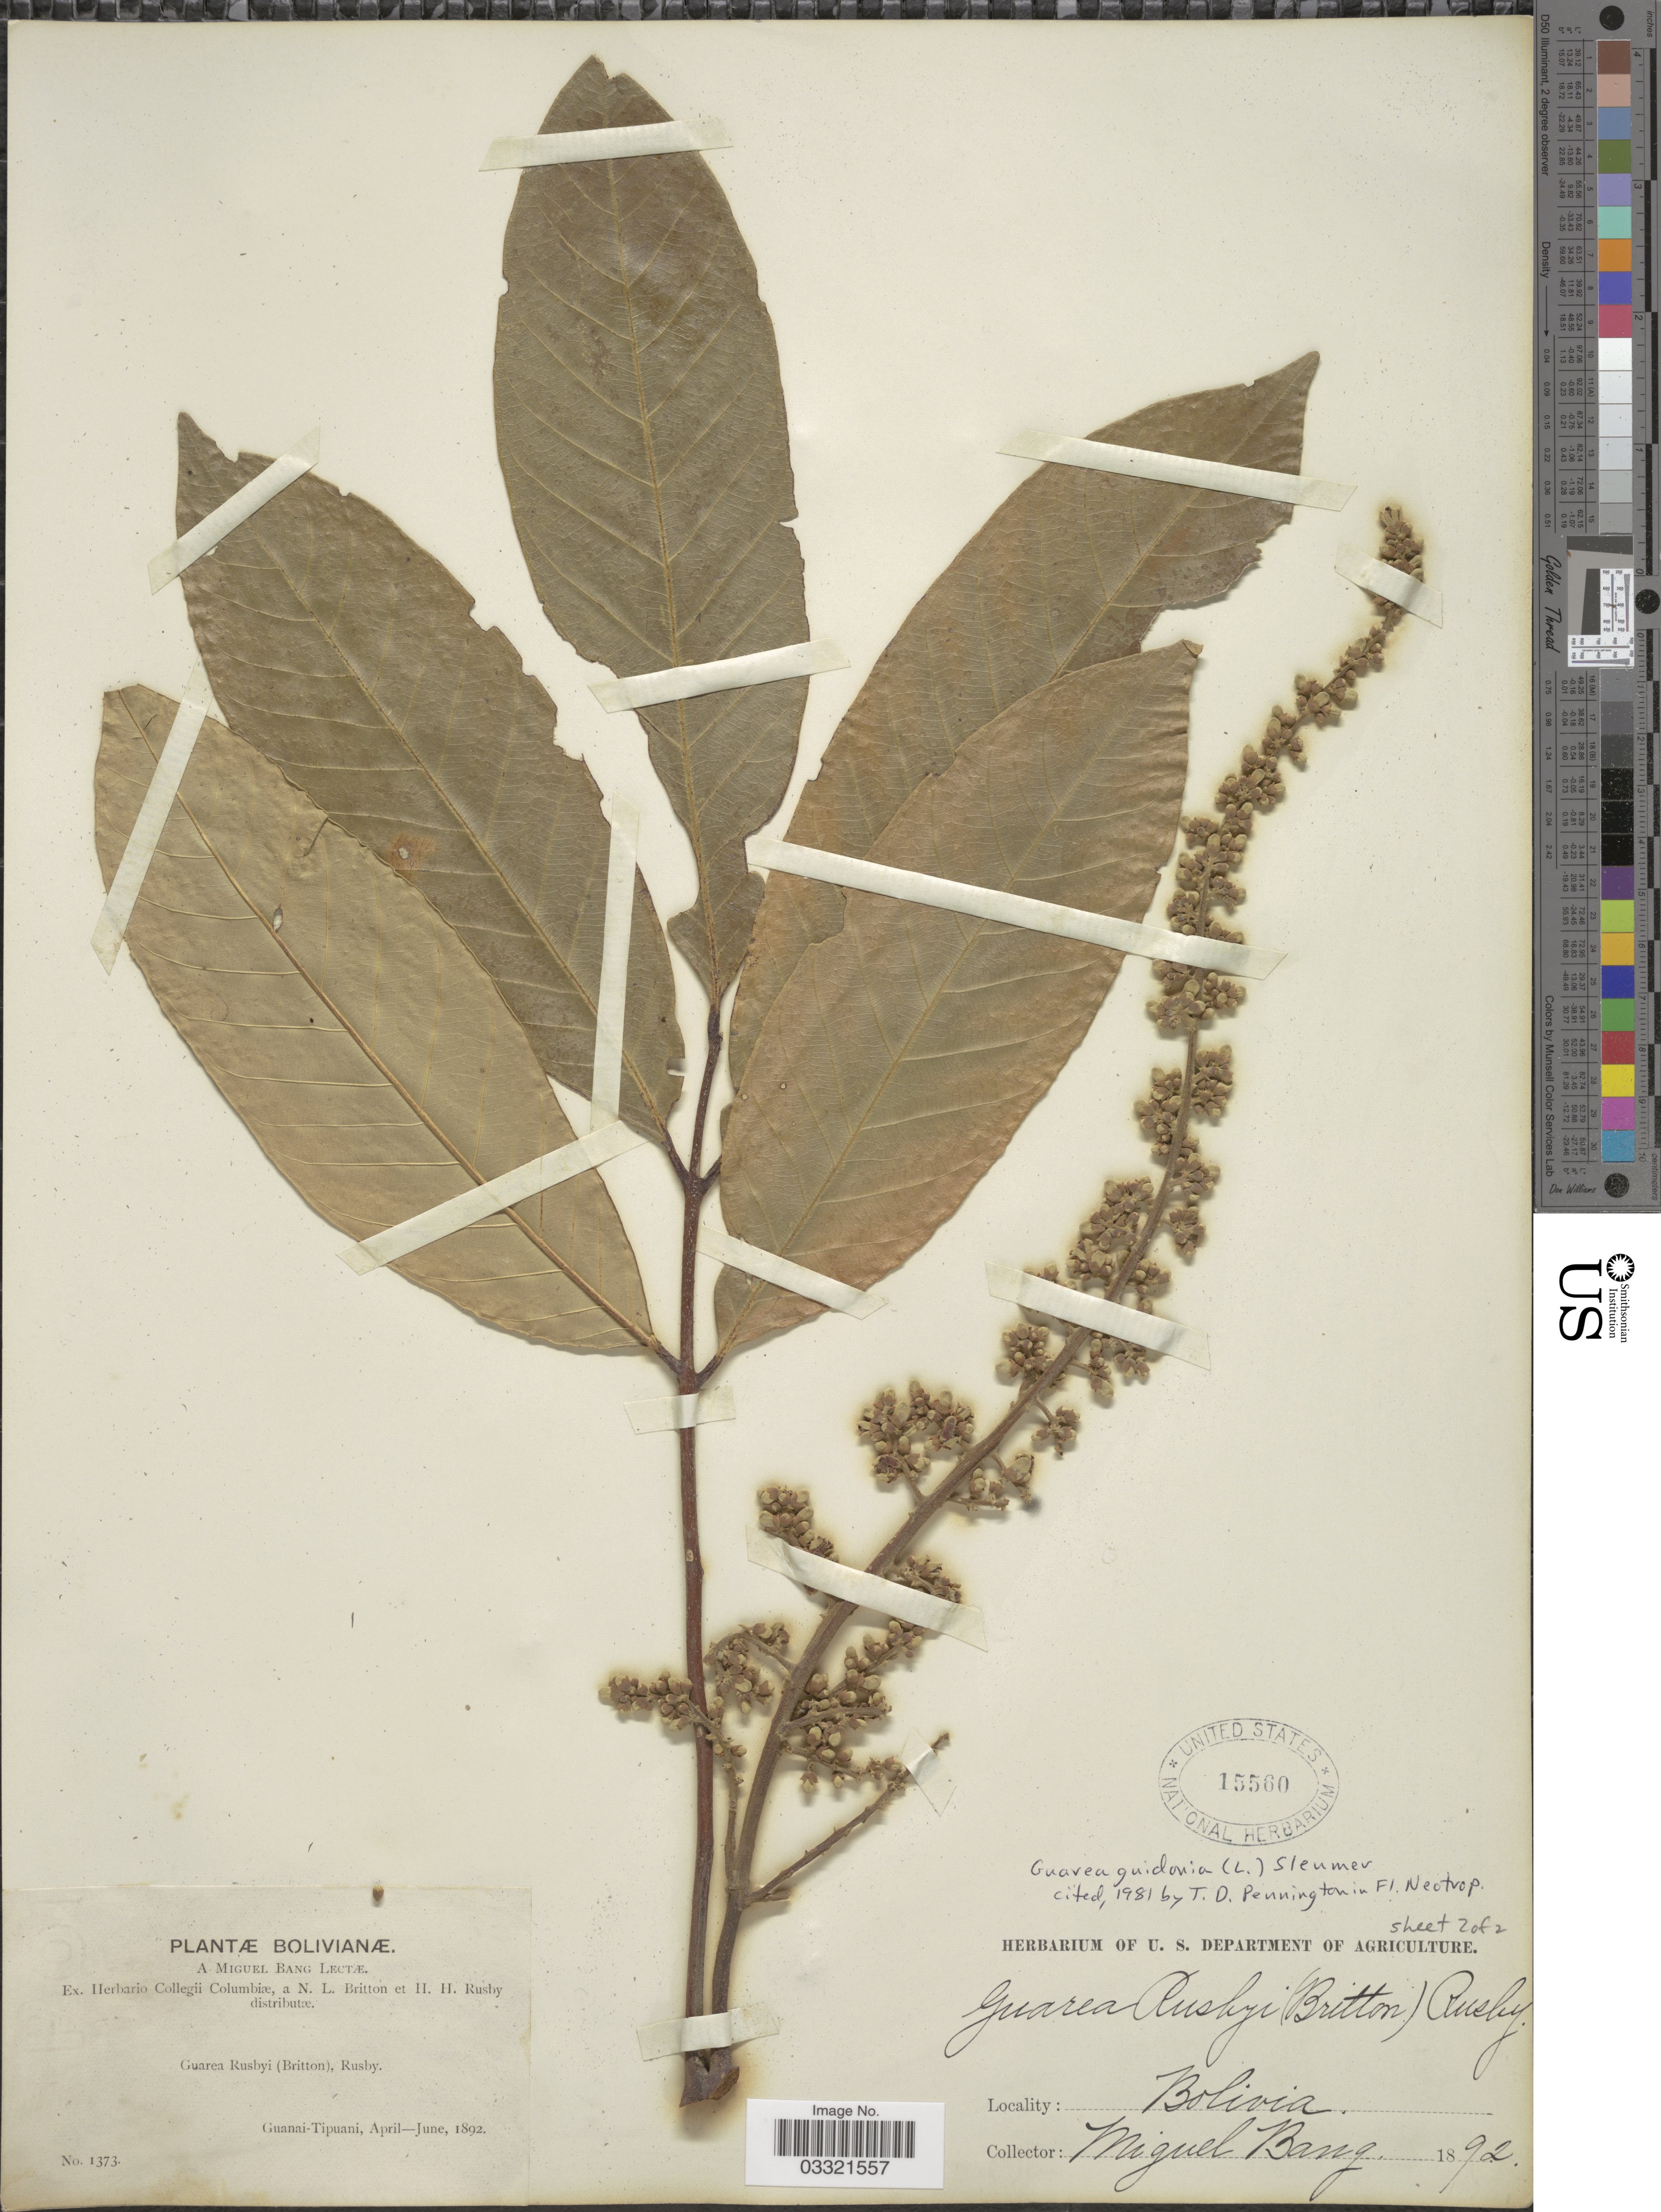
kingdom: Plantae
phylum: Tracheophyta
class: Magnoliopsida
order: Sapindales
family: Meliaceae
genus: Guarea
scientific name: Guarea guidonia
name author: (L.) Sleumer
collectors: M. Bang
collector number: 1373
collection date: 1892-04/1892-06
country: Bolivia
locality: Guanai-Tipuani.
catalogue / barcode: US 15560